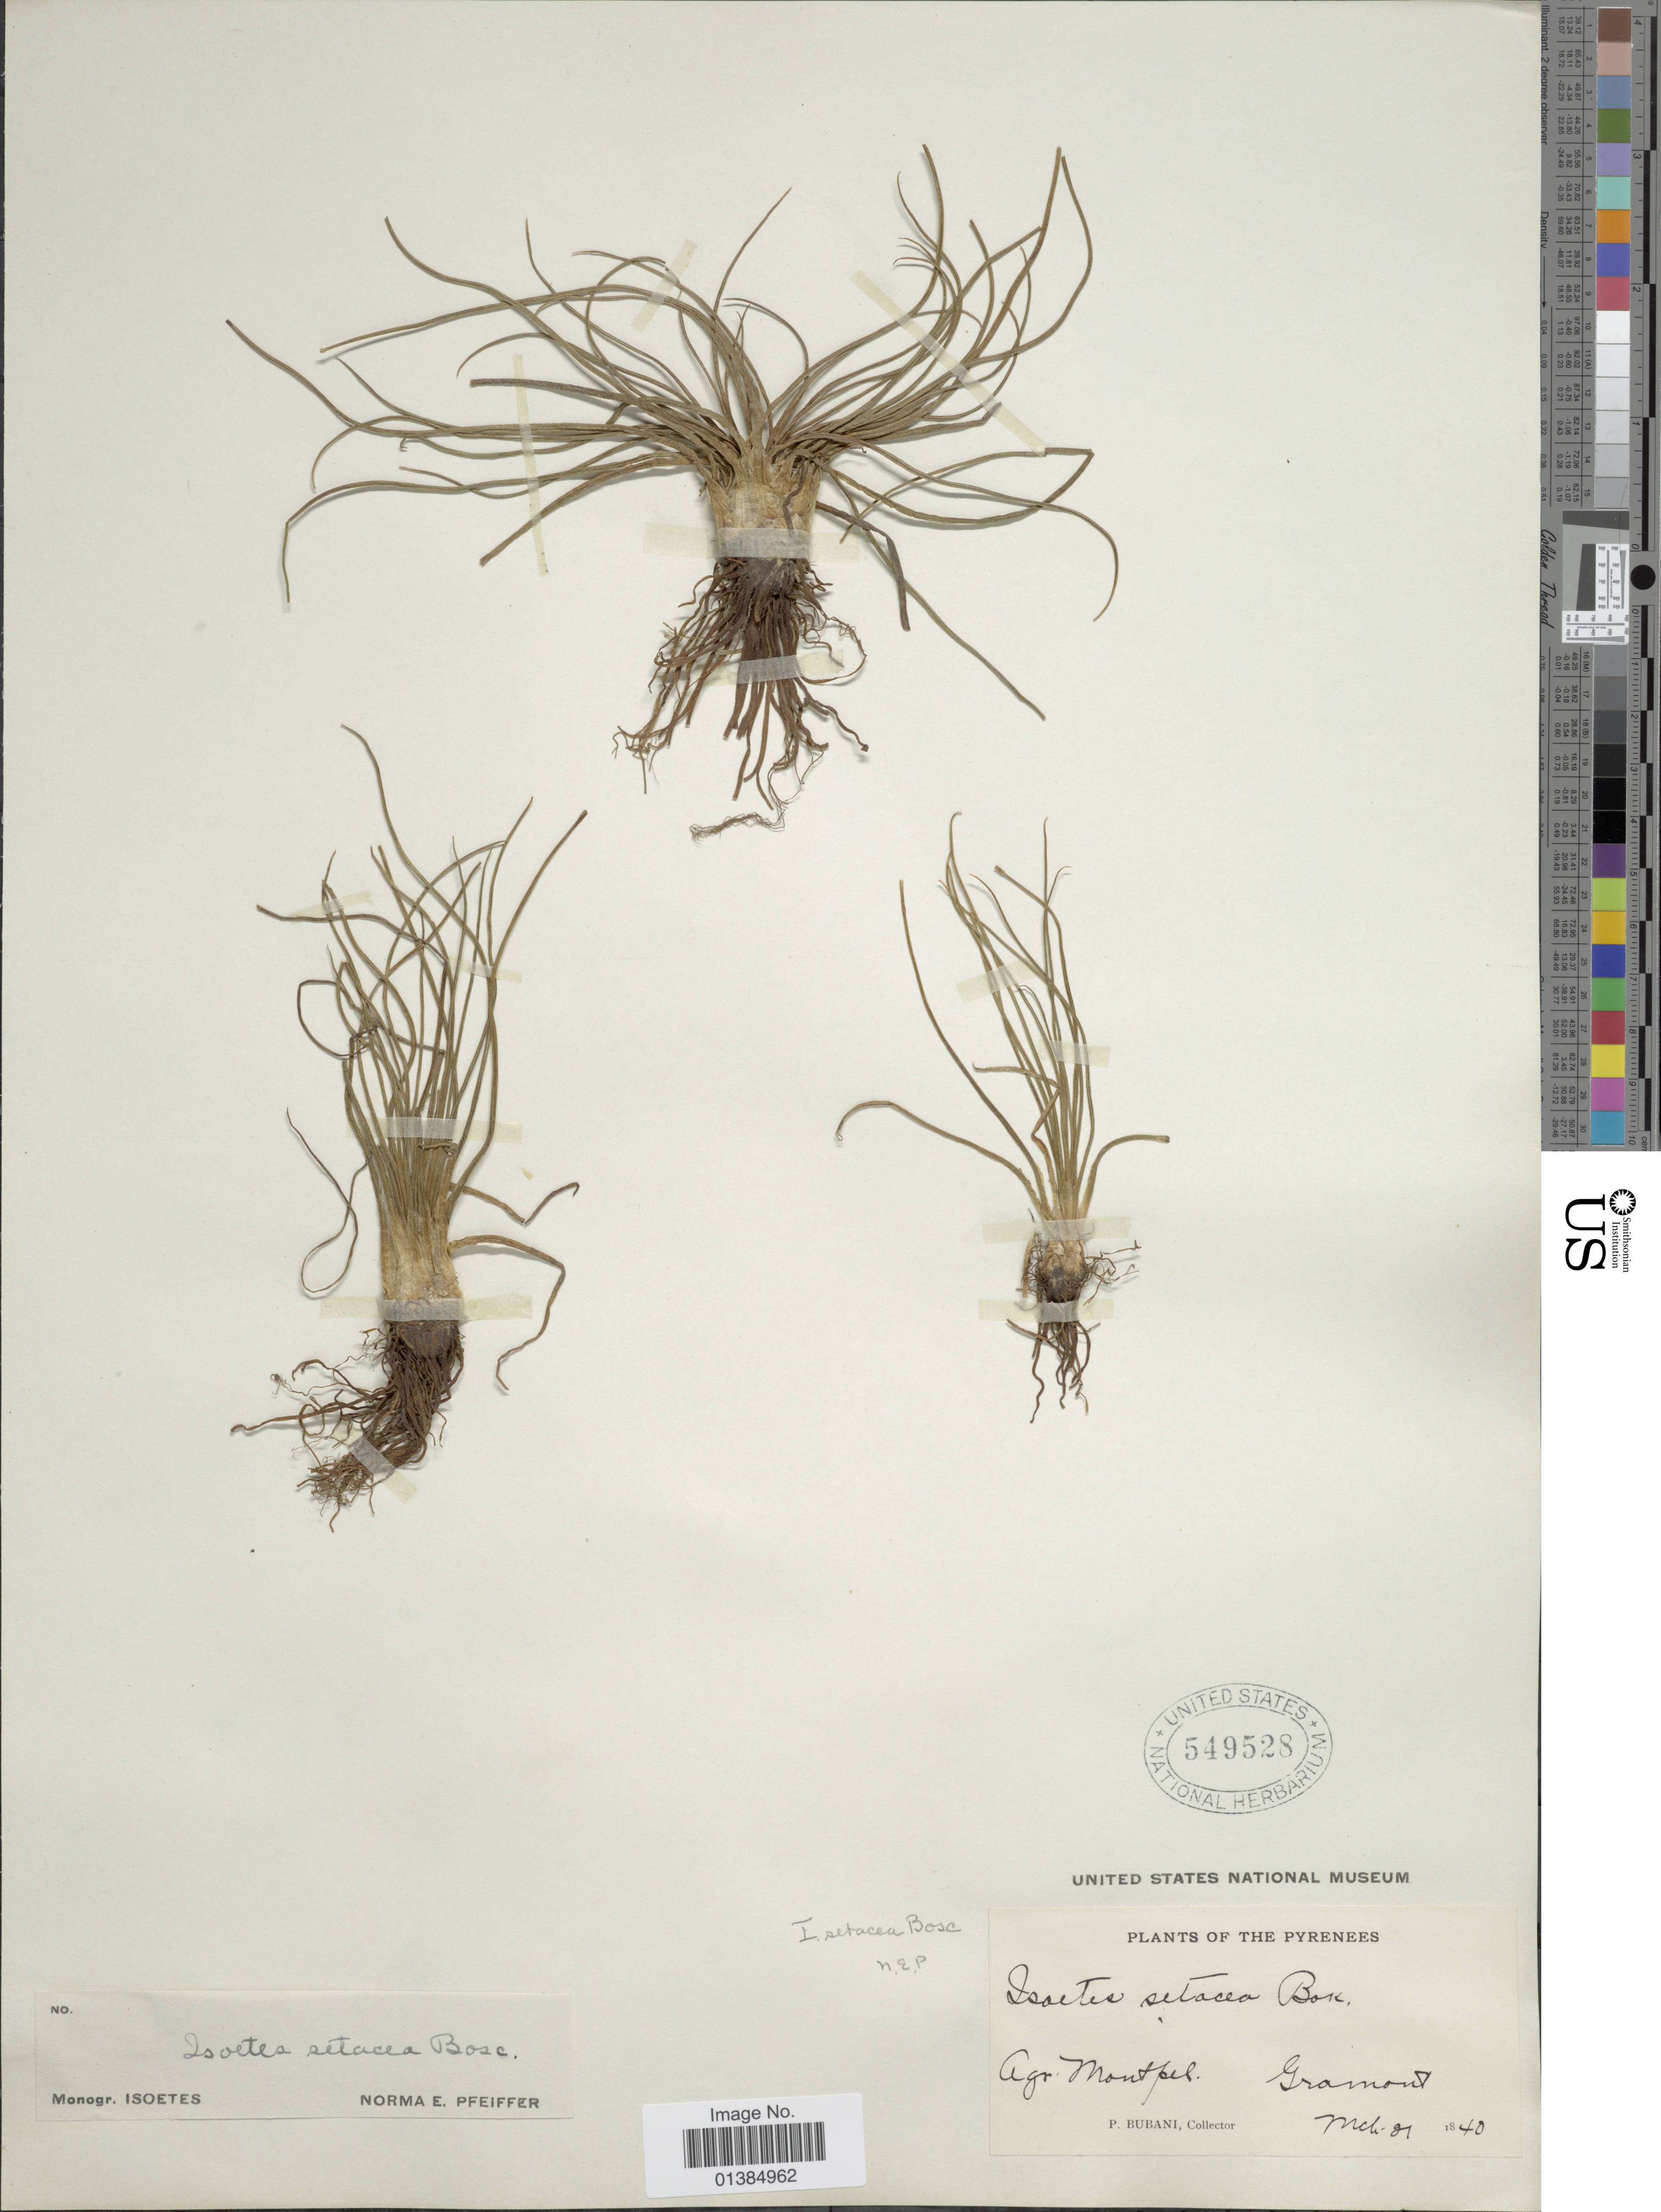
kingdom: Plantae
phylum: Tracheophyta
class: Lycopodiopsida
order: Isoetales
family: Isoetaceae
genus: Isoetes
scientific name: Isoetes delilei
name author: Rothm.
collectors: P. Bubani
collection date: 1840-03-21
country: France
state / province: Occitanie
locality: Agr. Montpel. Gramont.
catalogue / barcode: US 549528